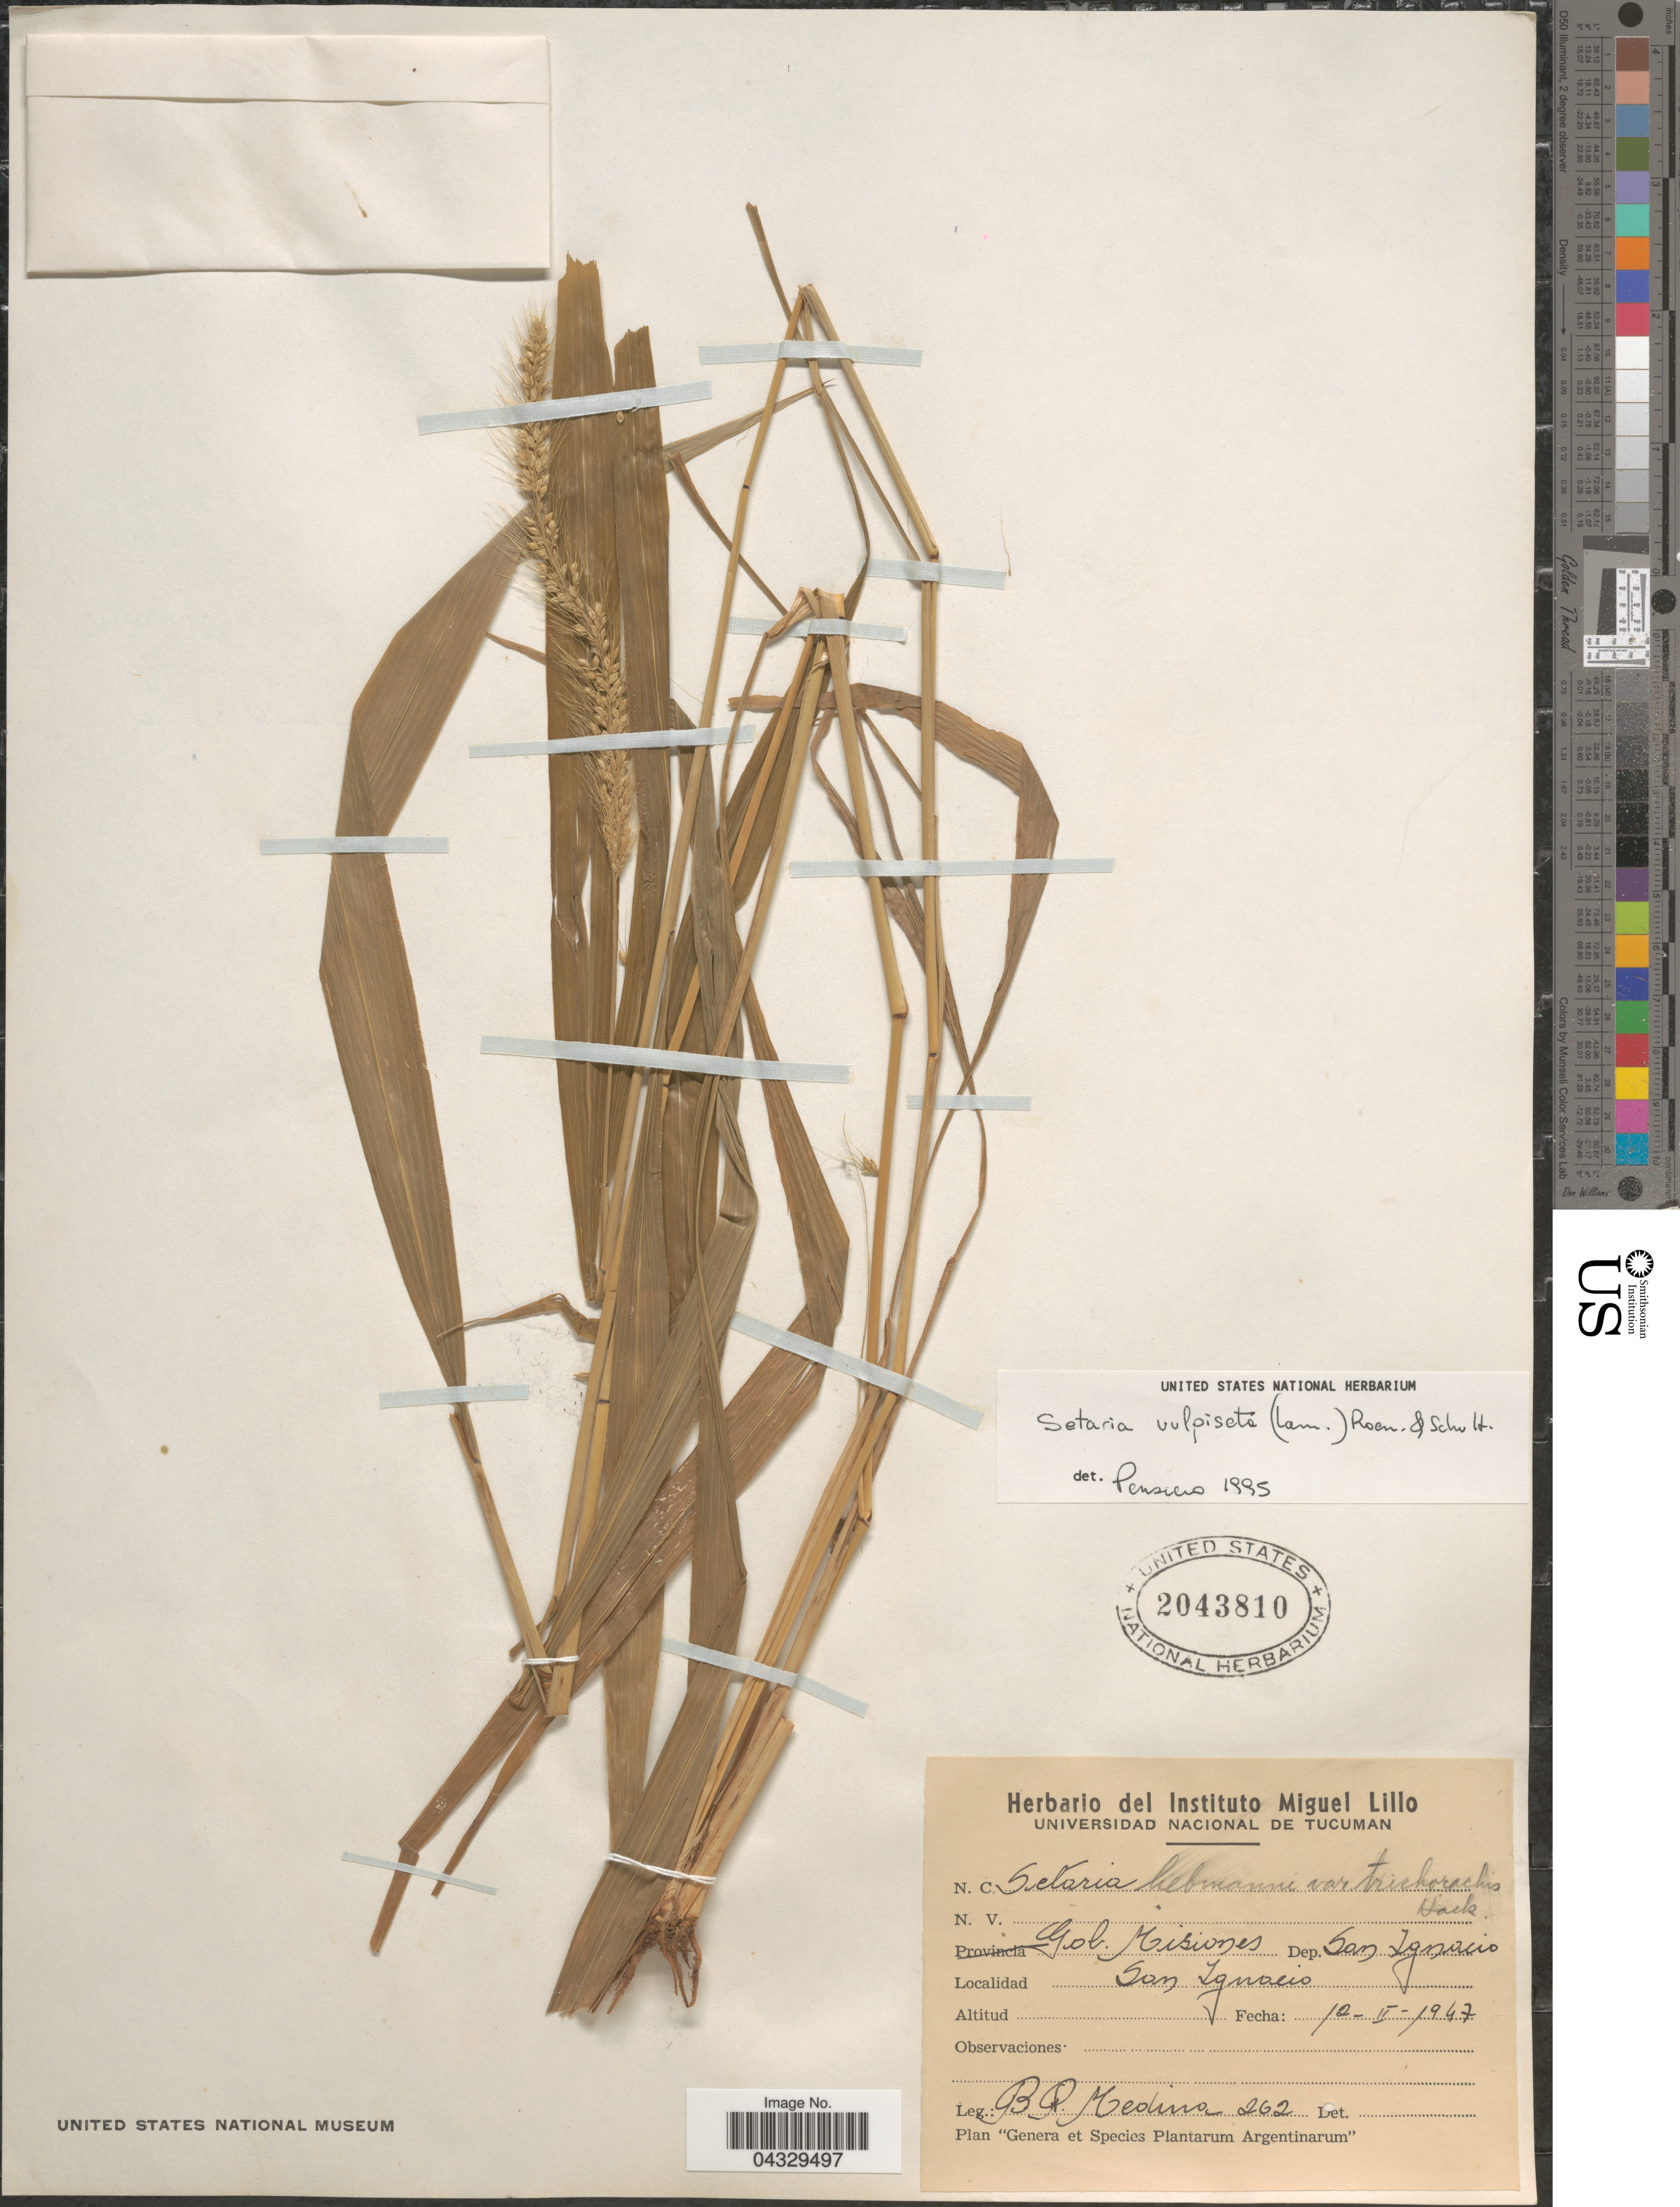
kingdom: Plantae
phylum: Tracheophyta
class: Liliopsida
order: Poales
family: Poaceae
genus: Setaria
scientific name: Setaria vulpiseta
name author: (Lam.) Roem. & Schult.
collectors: B. Medina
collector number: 262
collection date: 1947-02-12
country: Argentina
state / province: Misiones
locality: Gob. Misiones. Dep. San Ignacio. San Ignacio.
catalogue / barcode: US 2043810